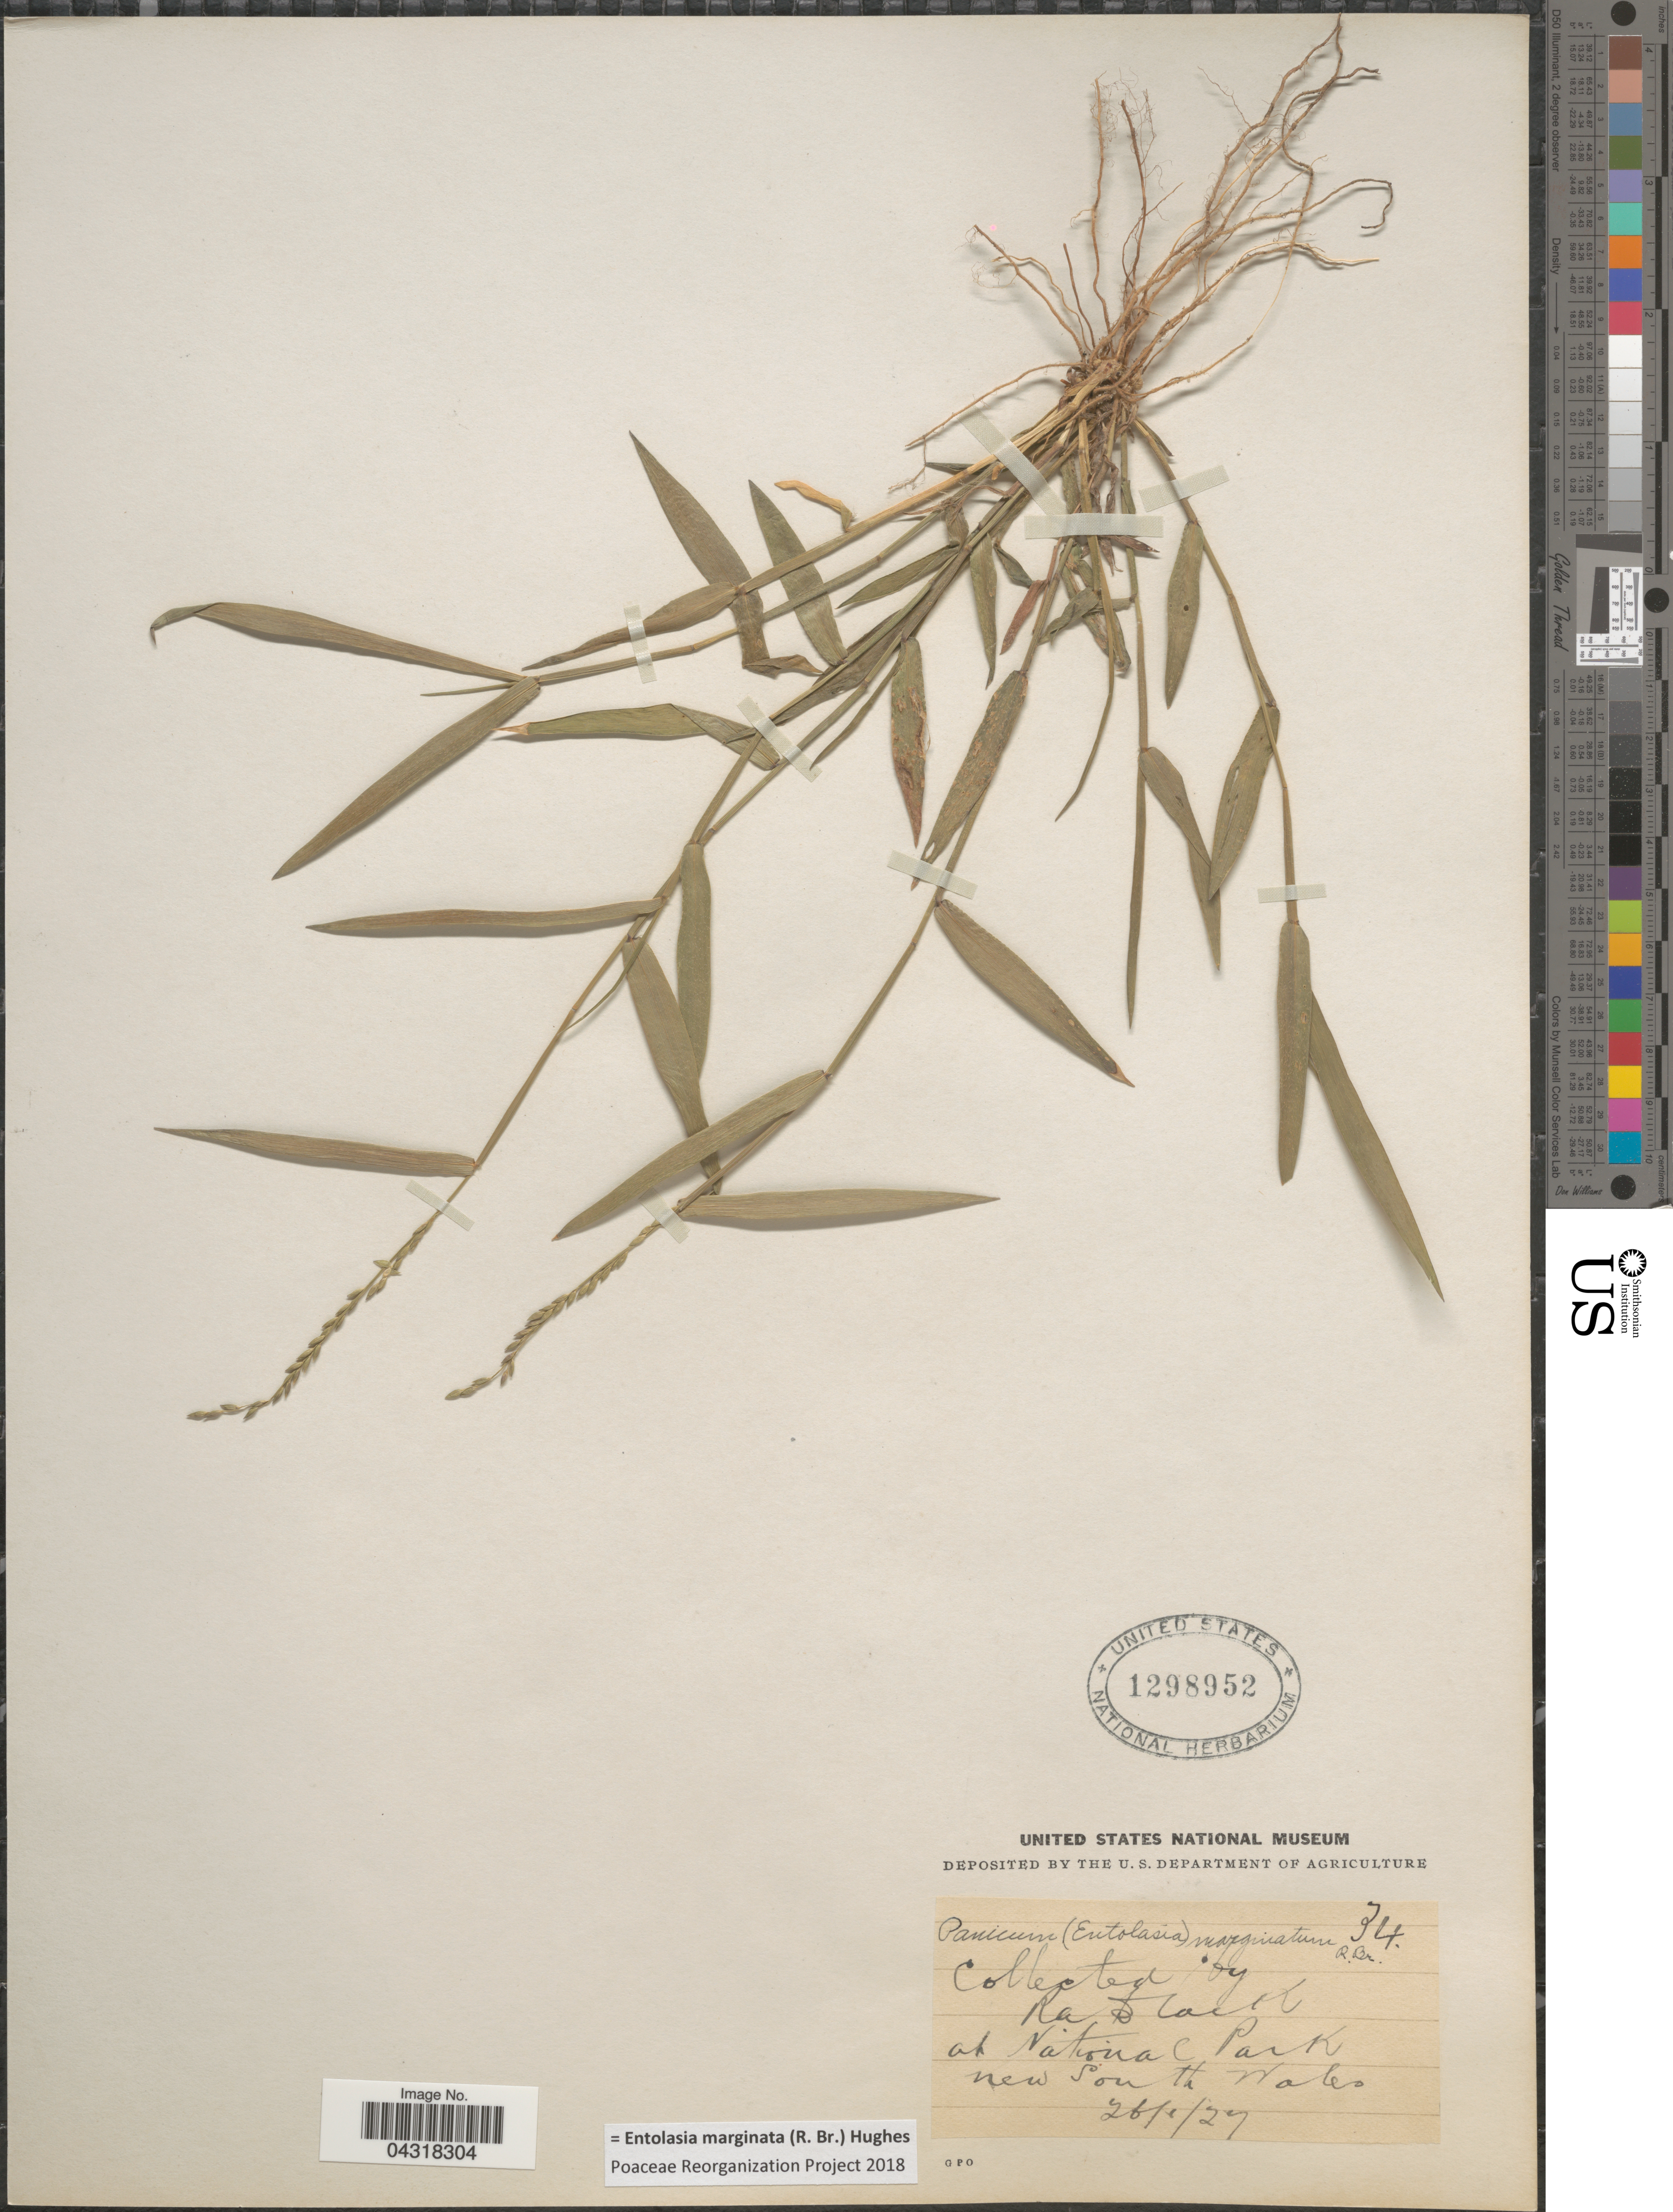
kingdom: Plantae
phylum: Tracheophyta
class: Liliopsida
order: Poales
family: Poaceae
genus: Entolasia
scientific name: Entolasia marginata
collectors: R. A. Black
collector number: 34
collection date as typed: Transcribed d/m/y: 26/1/27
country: Australia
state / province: New South Wales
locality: At National Park.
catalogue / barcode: US 1298952